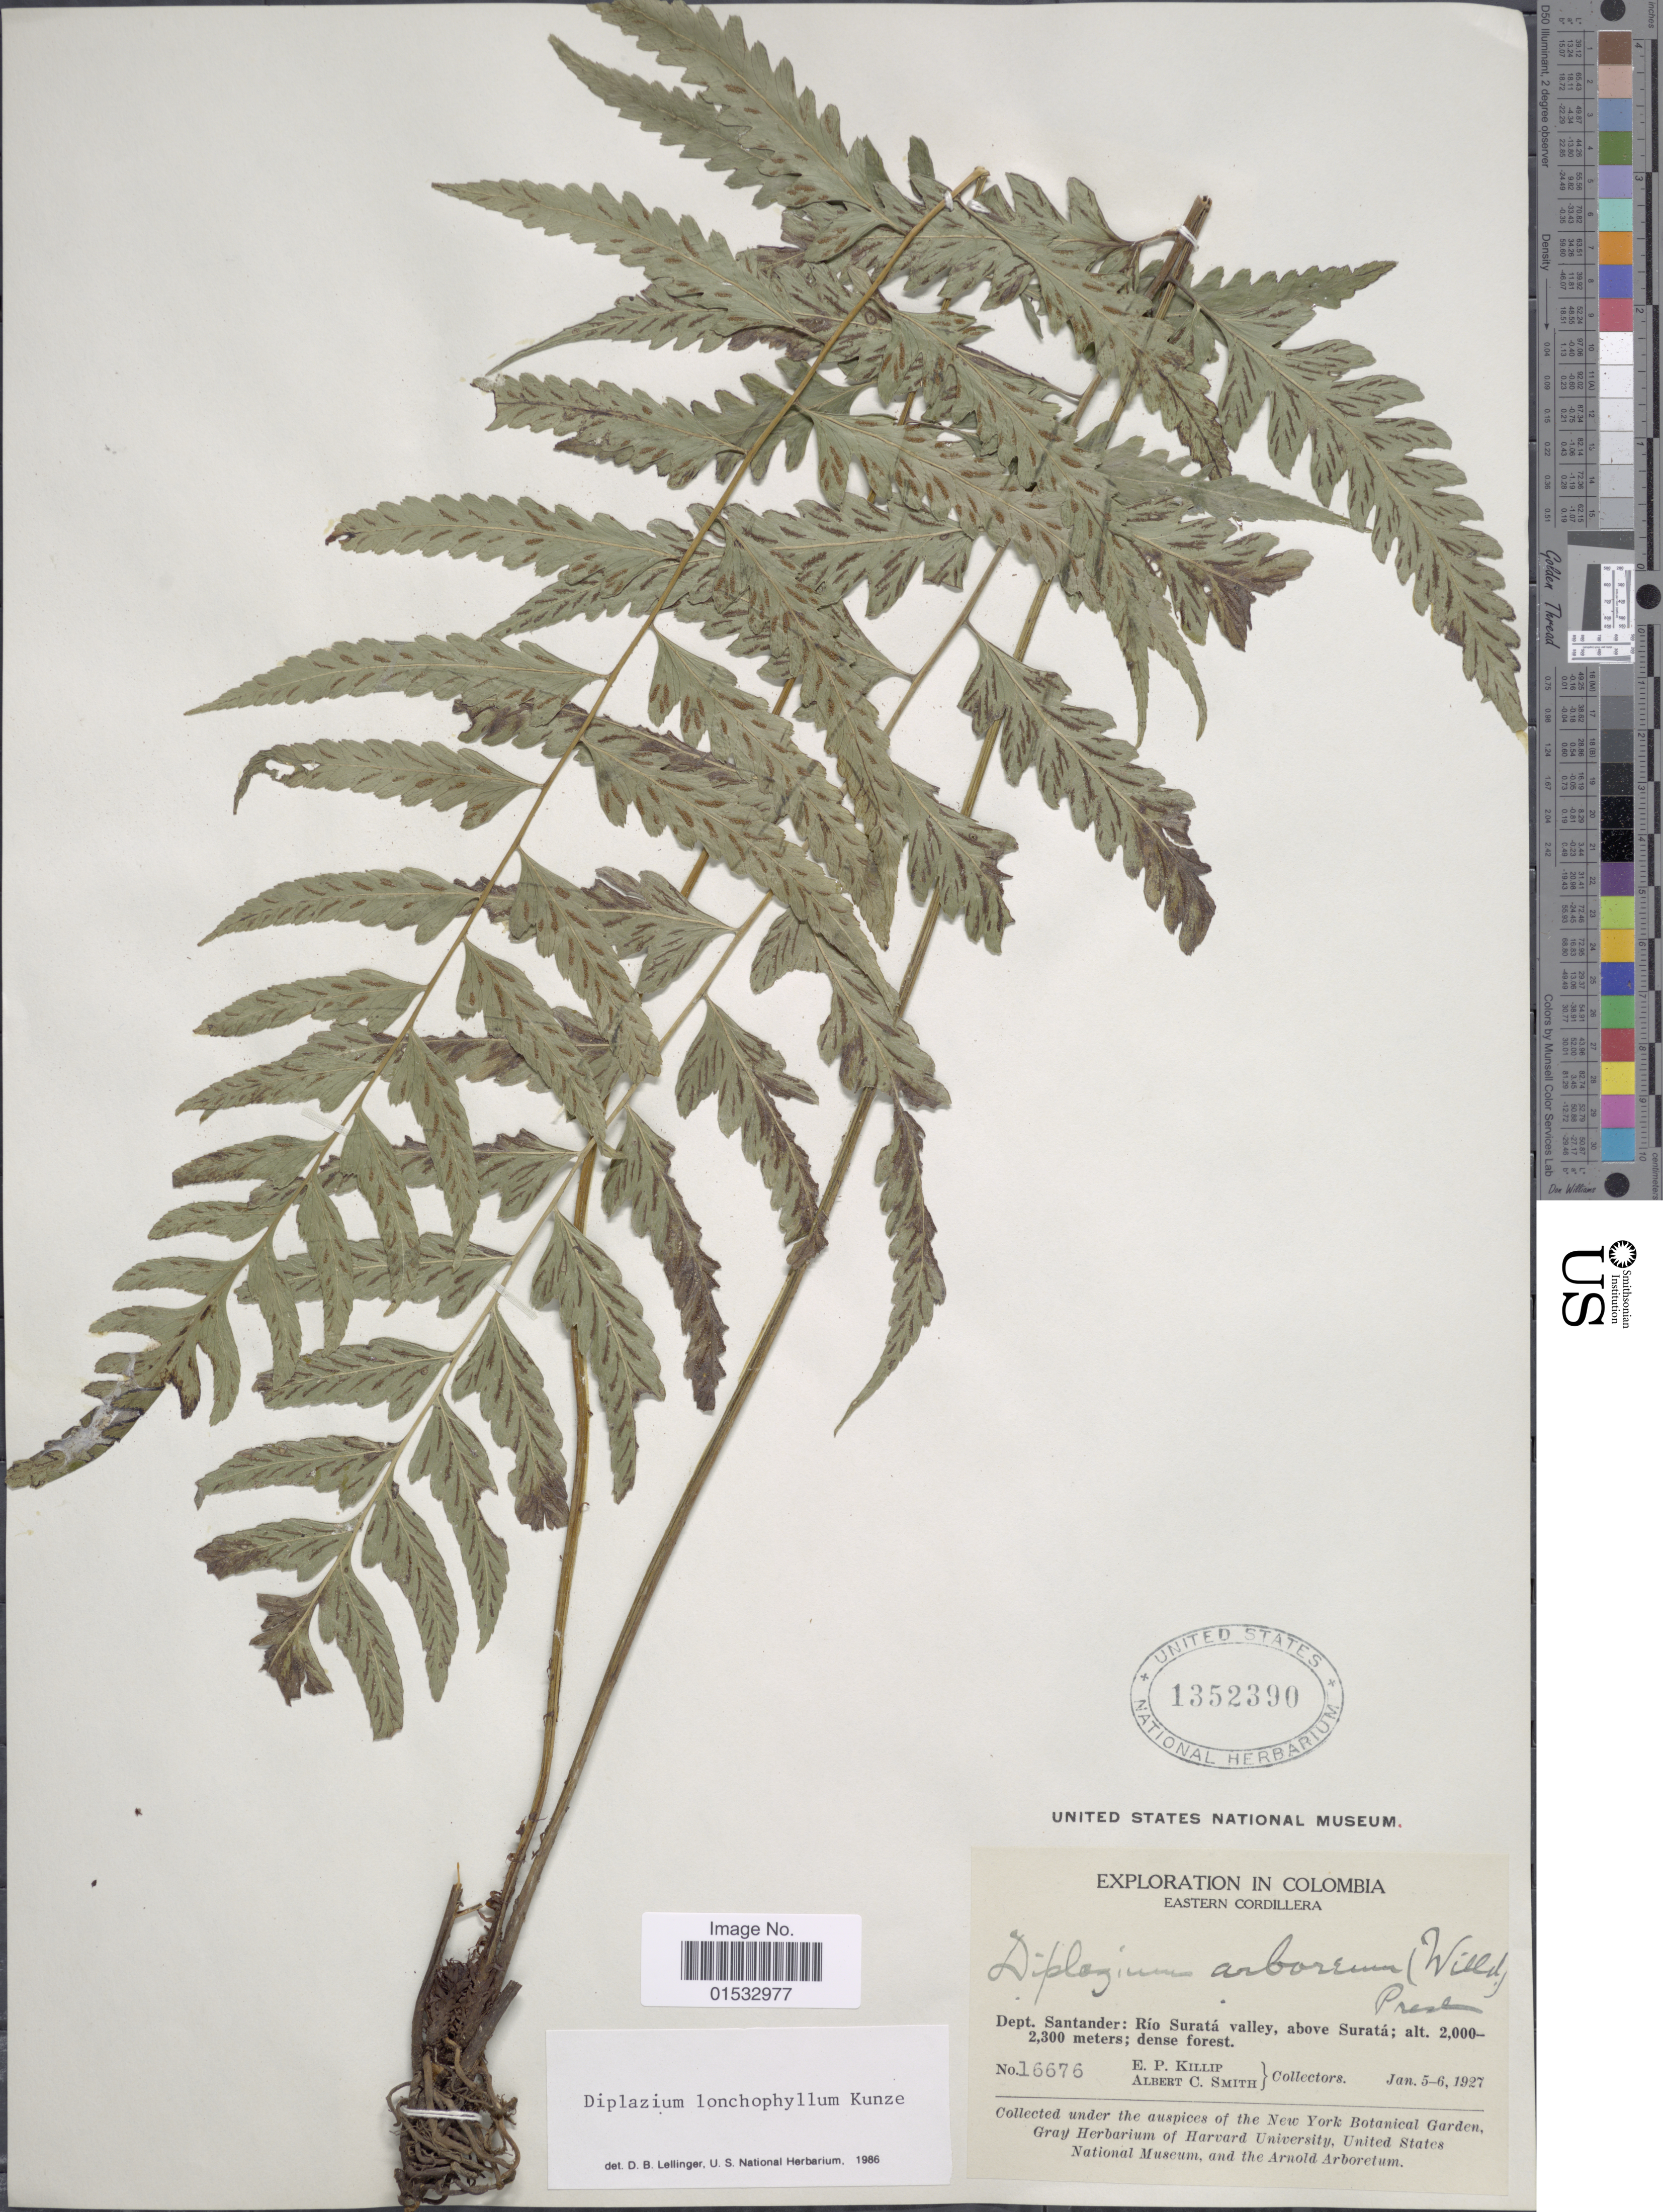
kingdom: Plantae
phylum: Tracheophyta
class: Polypodiopsida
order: Polypodiales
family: Athyriaceae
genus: Diplazium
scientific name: Diplazium lonchophyllum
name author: Kunze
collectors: E. P. Killip & A. C. Smith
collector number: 16676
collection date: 1927-01-05/1927-01-06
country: Colombia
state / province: Santander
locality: Eastern Cordillera, Río Suratá valley, above Suratá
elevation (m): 2000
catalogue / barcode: US 1352390